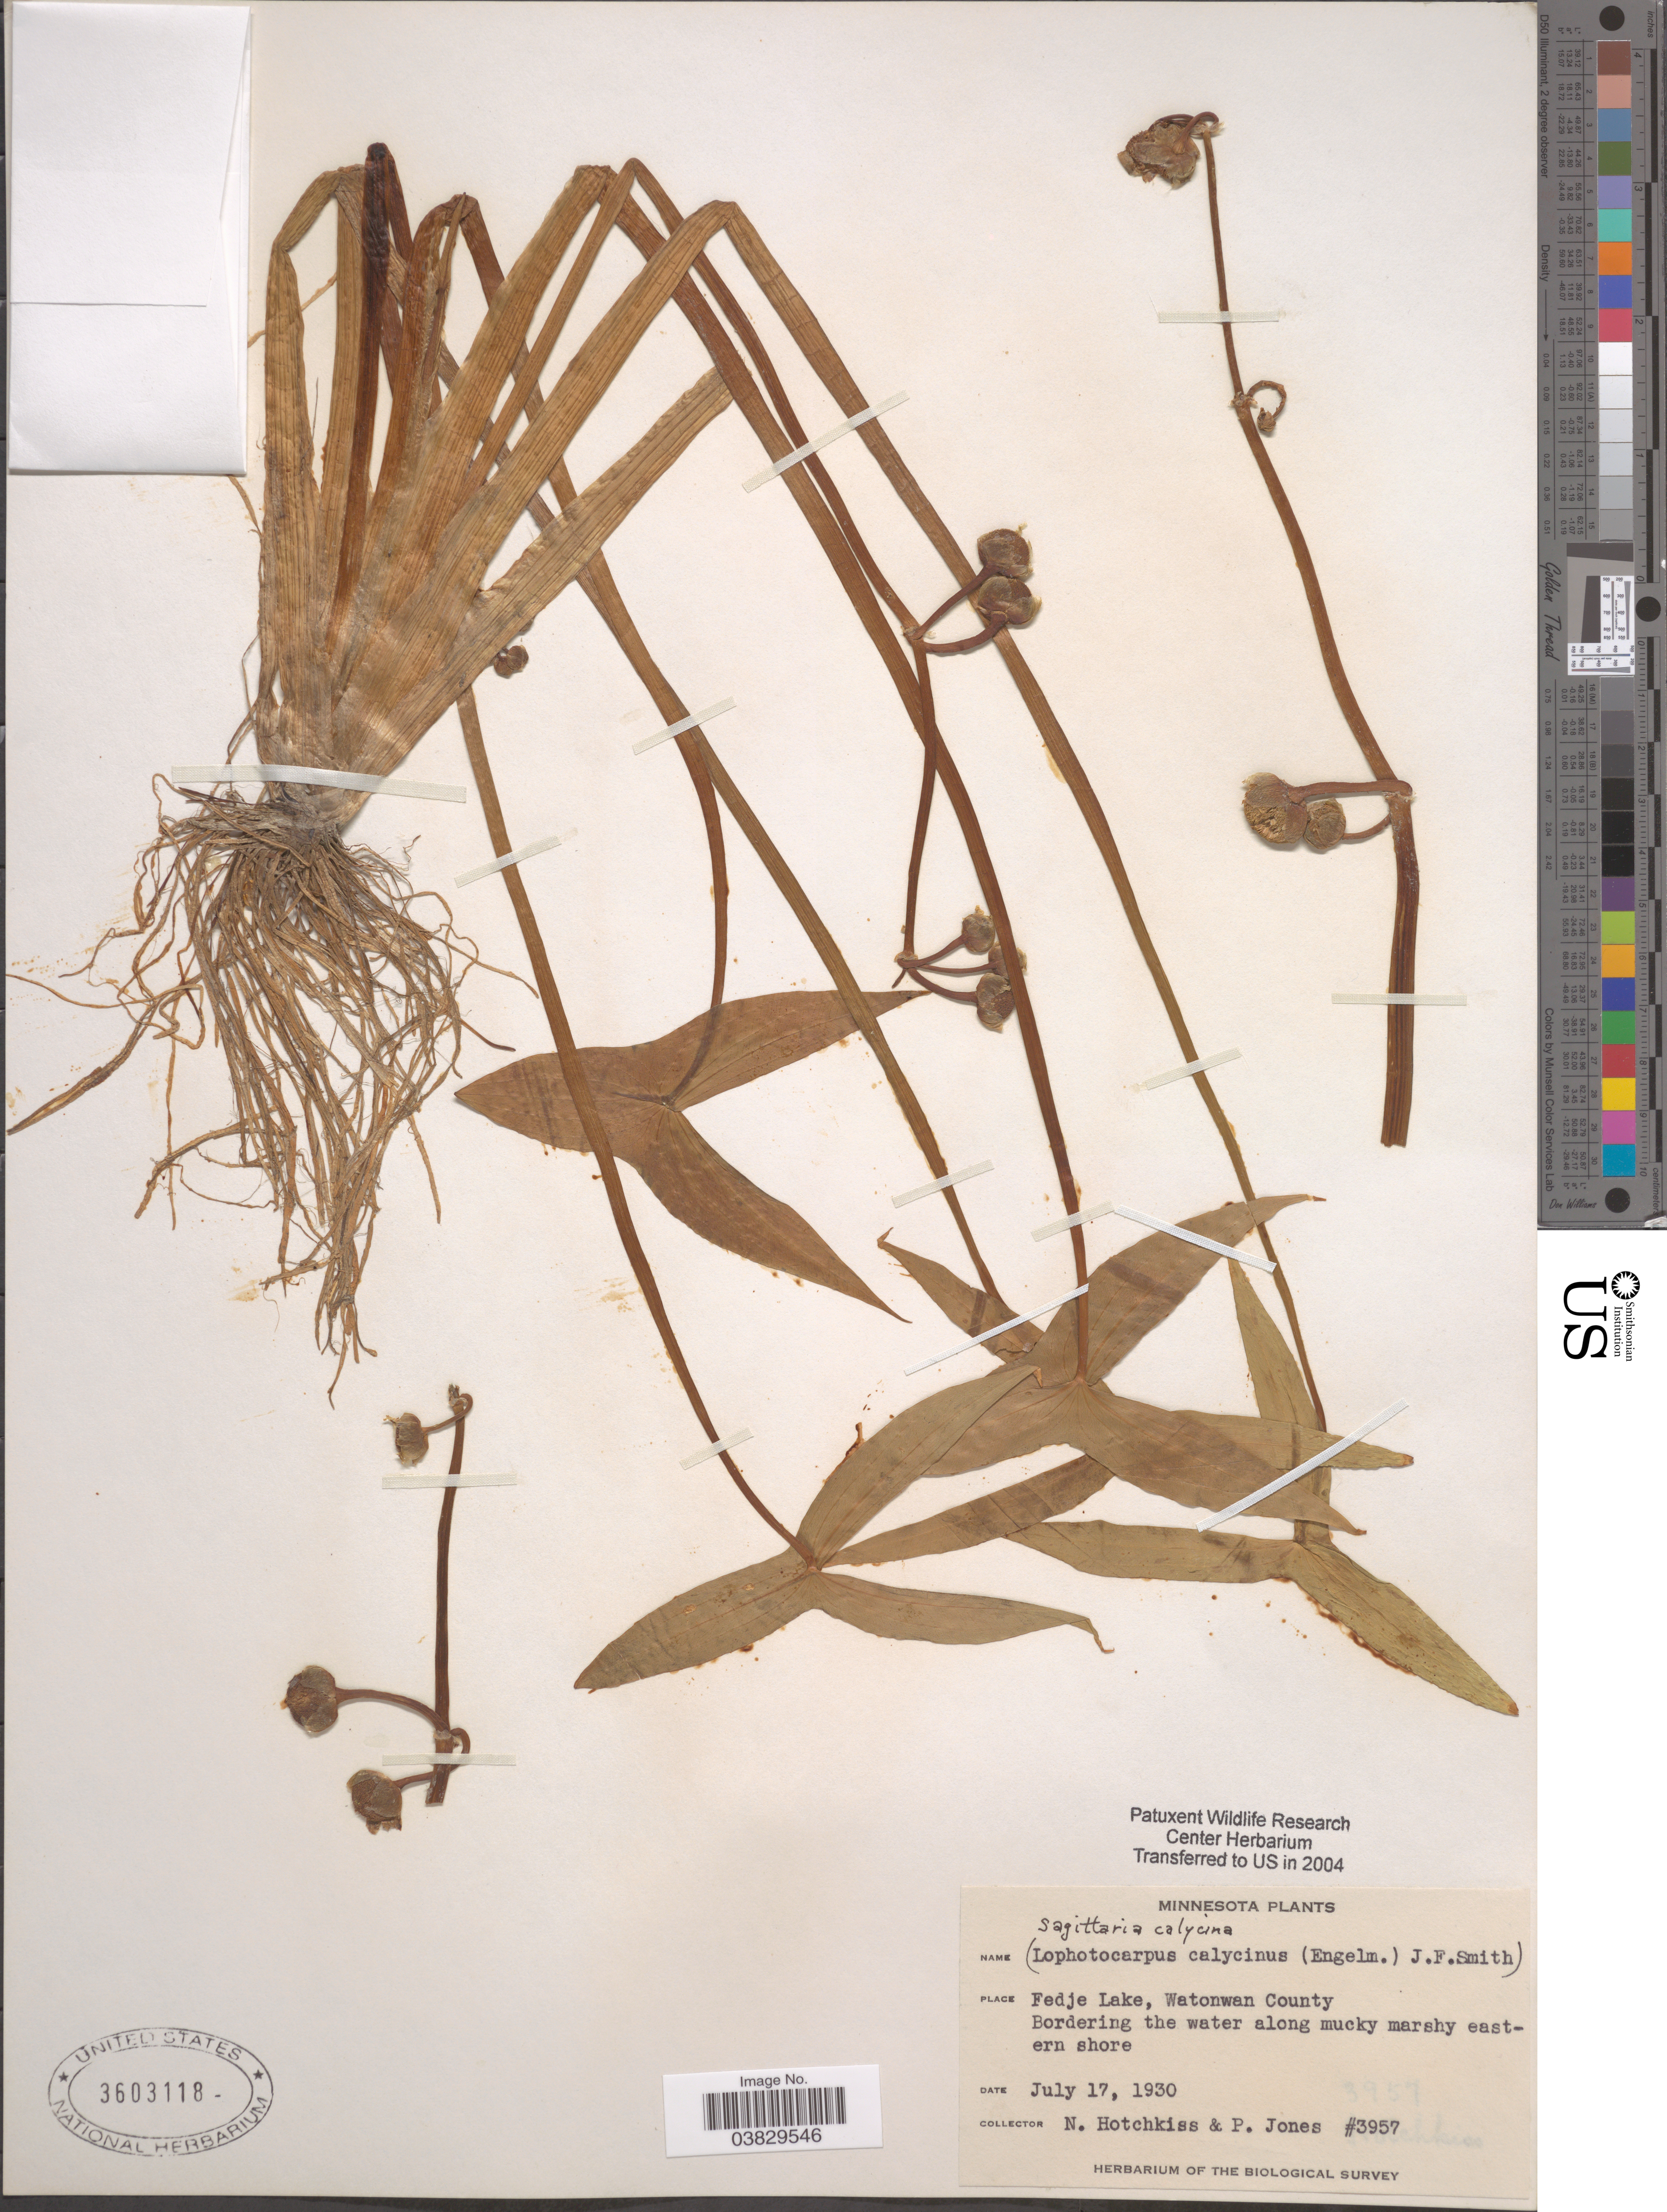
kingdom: Plantae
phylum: Tracheophyta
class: Liliopsida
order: Alismatales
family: Alismataceae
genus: Sagittaria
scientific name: Sagittaria calycina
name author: Engelm.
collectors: N. Hotchkiss & P. Jones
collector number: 3957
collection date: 1930-07-17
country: United States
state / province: Minnesota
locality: Fedje Lake, Watonwan County. Bordering the water along mucky marshy eastern shore.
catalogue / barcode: US 3603118